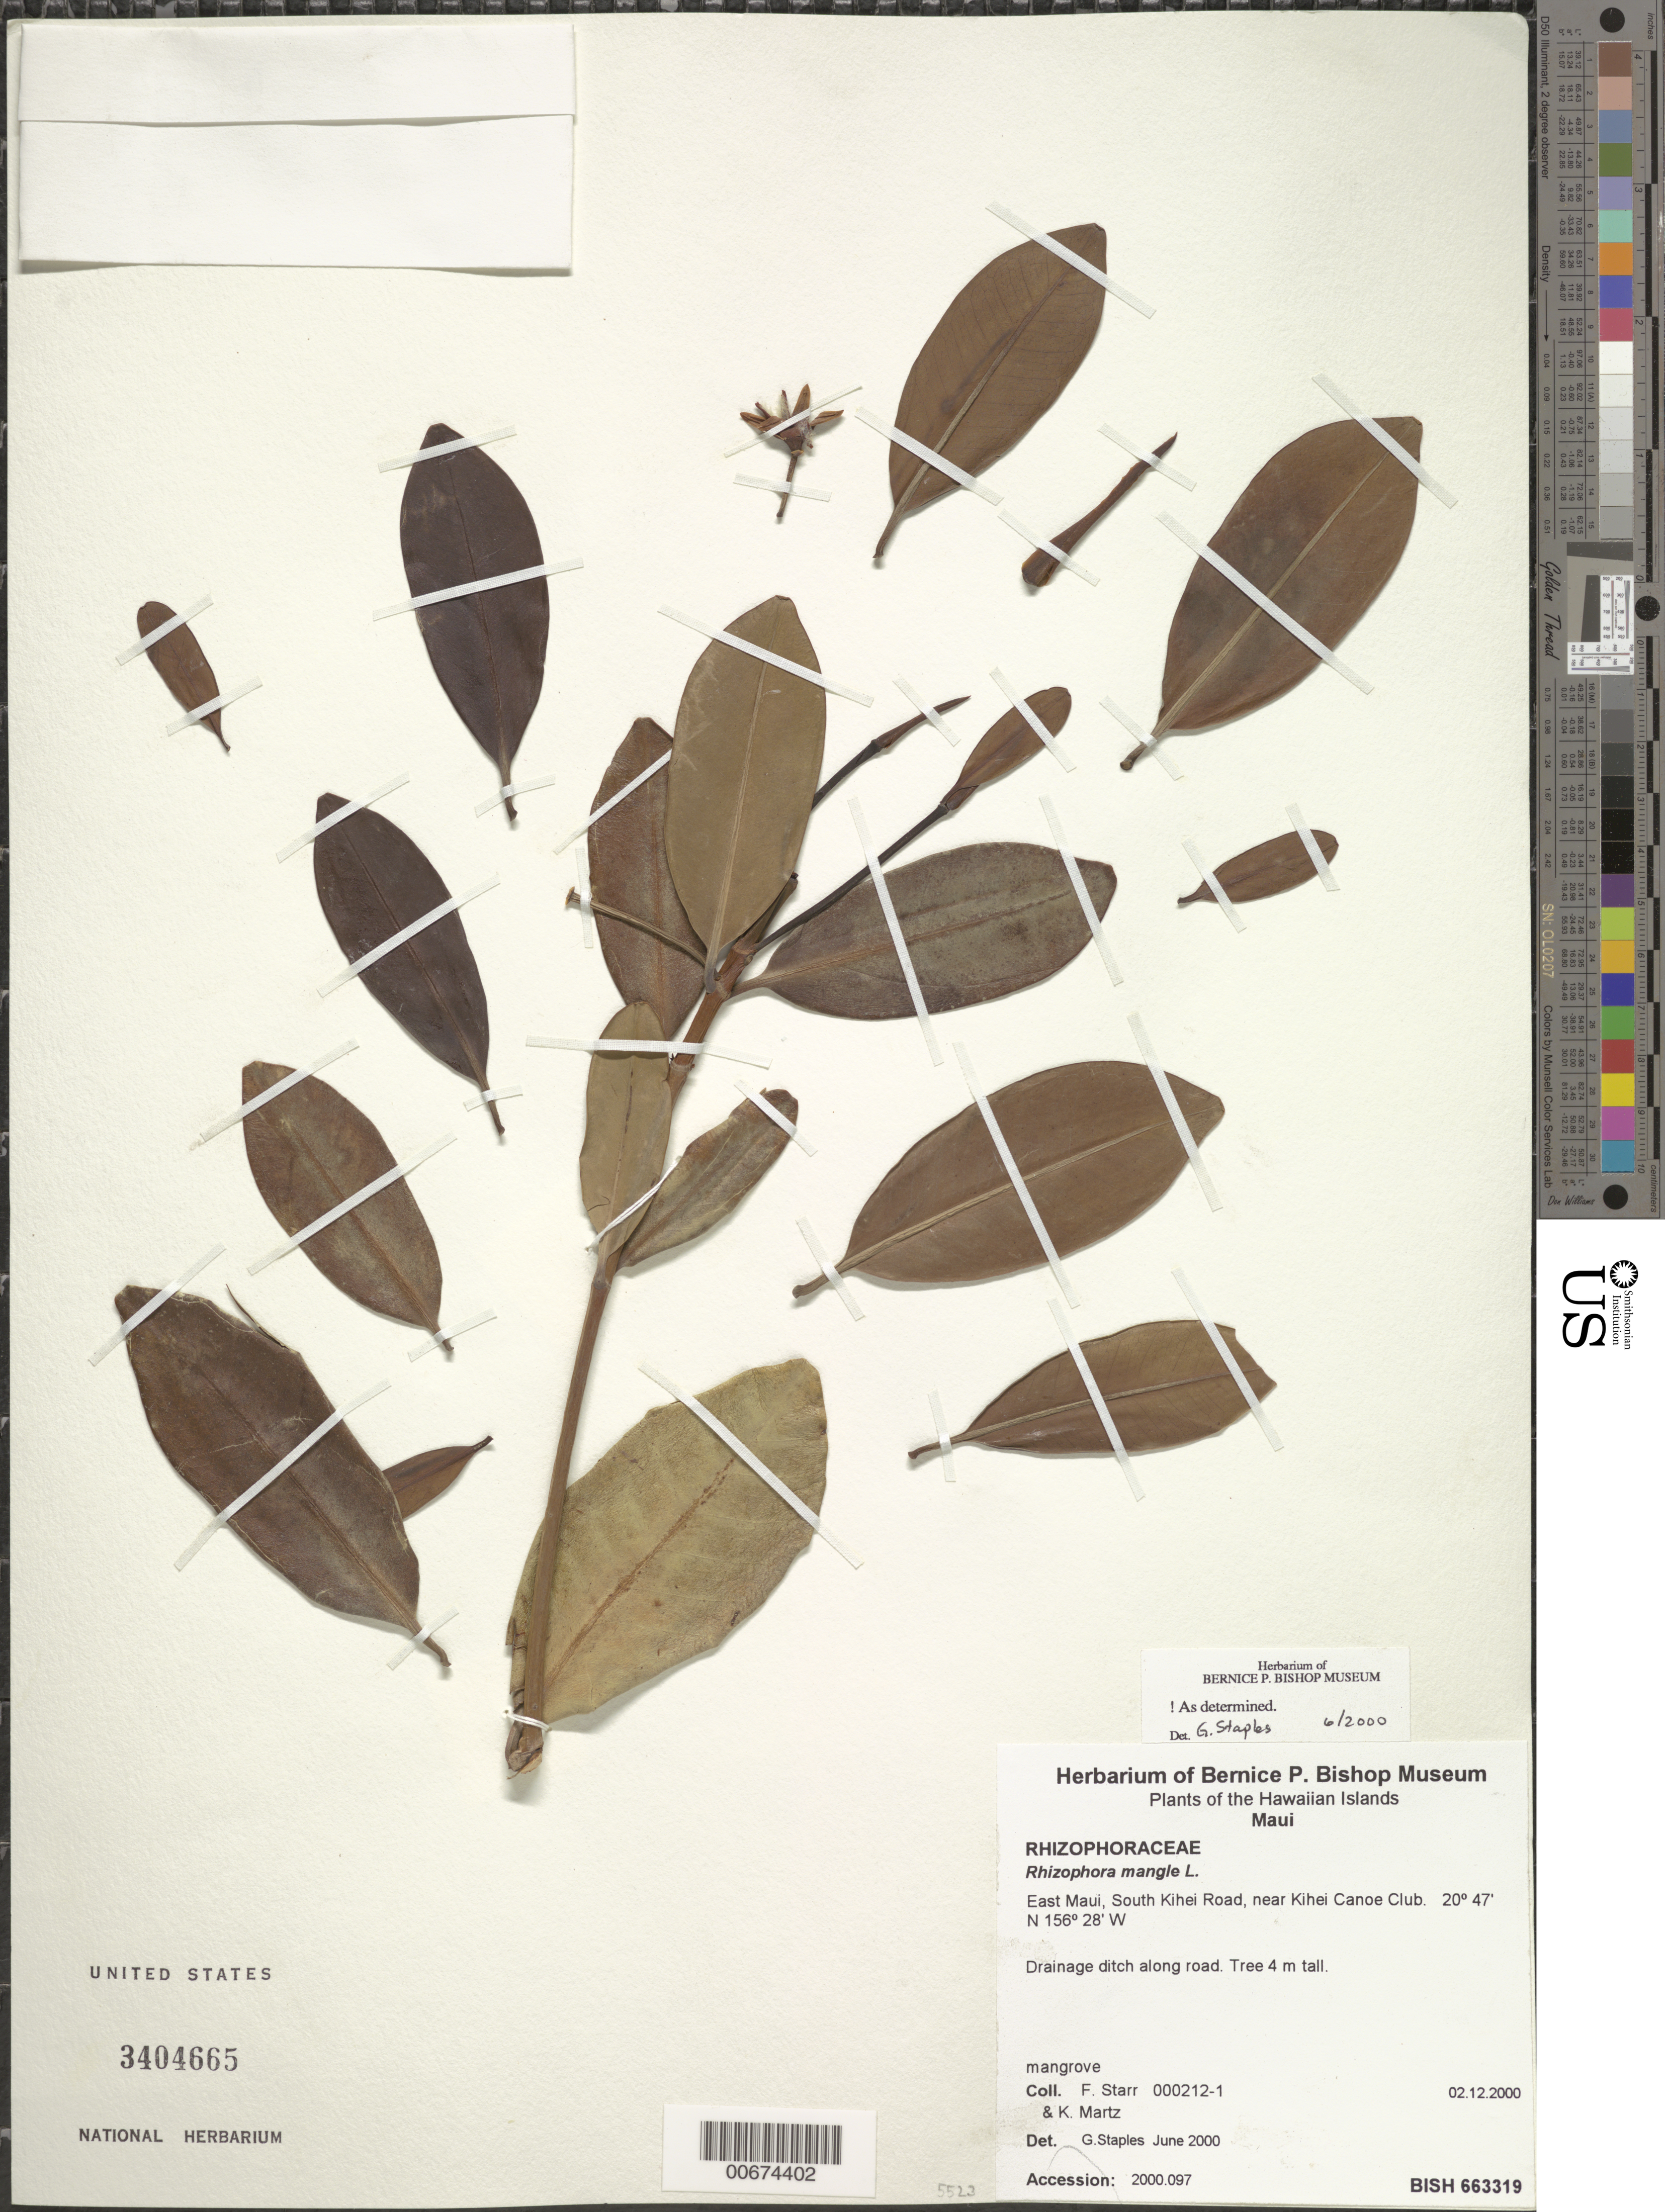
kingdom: Plantae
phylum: Tracheophyta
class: Magnoliopsida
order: Malpighiales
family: Rhizophoraceae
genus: Rhizophora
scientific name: Rhizophora mangle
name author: L.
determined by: Staples, G. W.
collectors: F. Starr & K. Martz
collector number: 000212-1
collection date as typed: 12 Feb 2000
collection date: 2000-02-12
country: United States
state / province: Hawaii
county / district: Maui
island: Maui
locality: East Maui, South Kihei Road, near Kihei Canoe Club.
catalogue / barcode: US 3404665